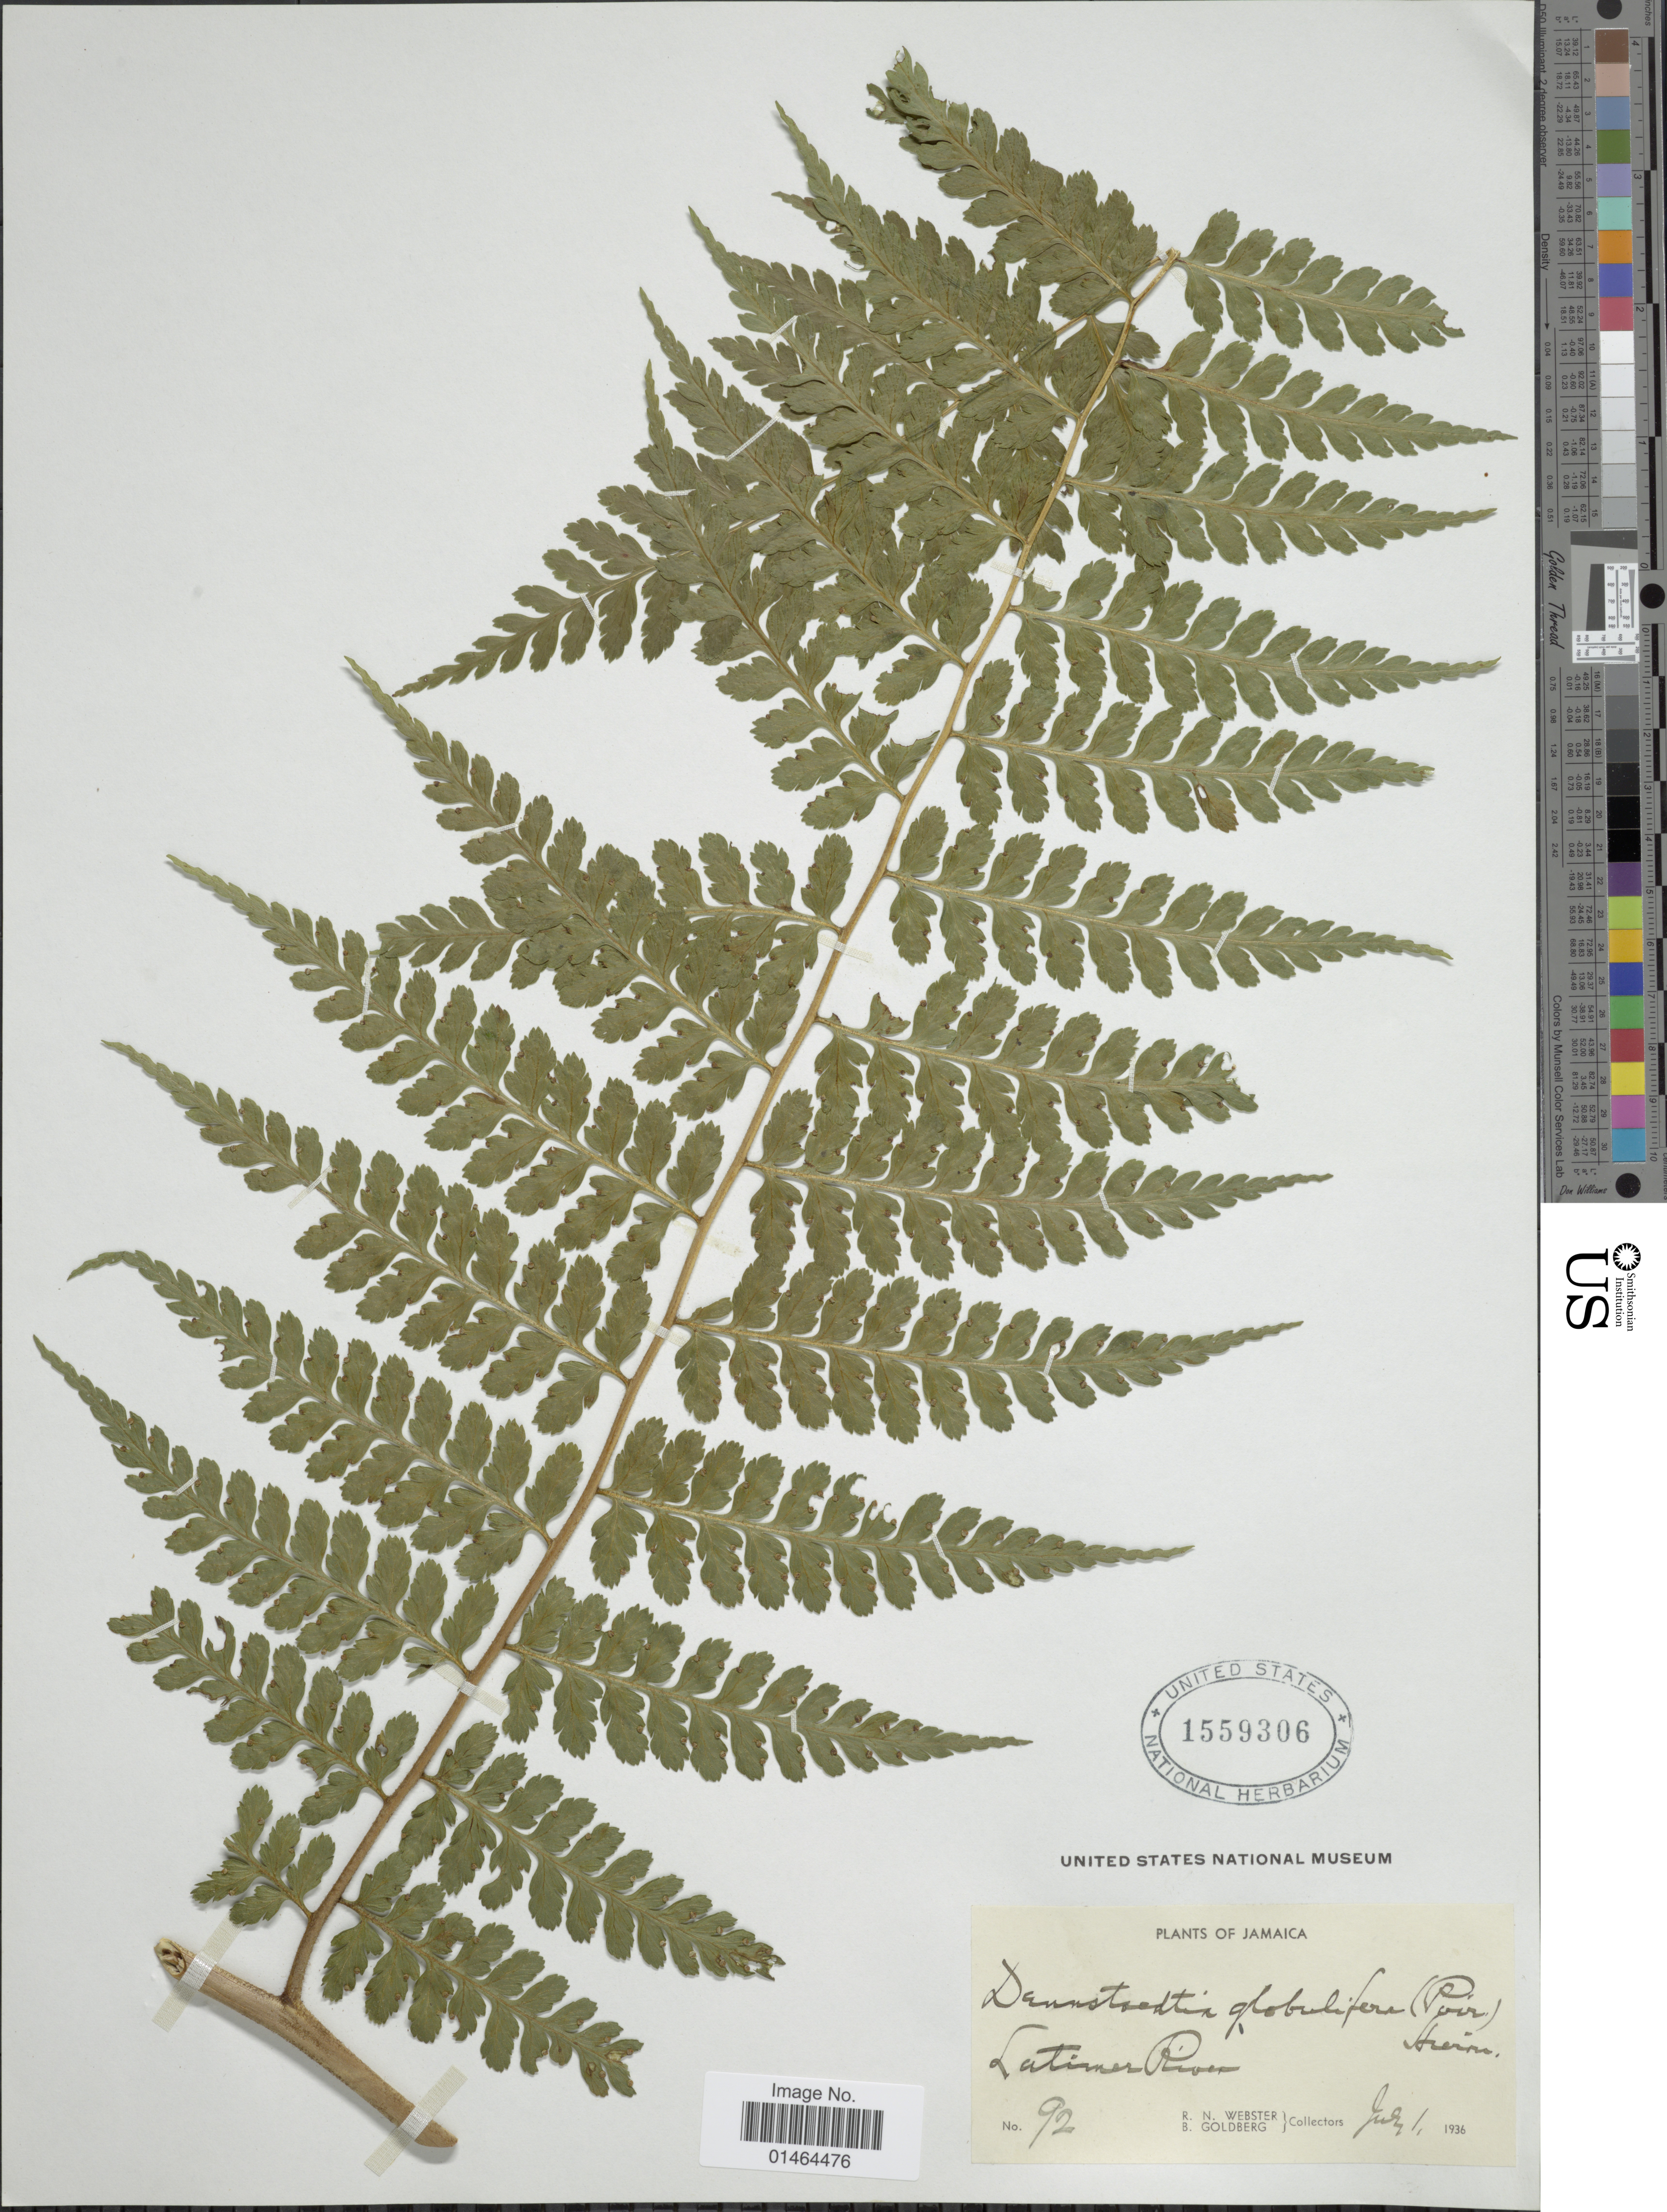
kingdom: Plantae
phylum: Tracheophyta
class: Polypodiopsida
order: Polypodiales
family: Dennstaedtiaceae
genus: Dennstaedtia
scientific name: Dennstaedtia globulifera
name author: (Poir.) Hieron.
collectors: R. N. Webster & B. Goldberg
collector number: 92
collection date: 1936-07-01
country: Jamaica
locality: Latimer River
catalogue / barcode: US 1559306